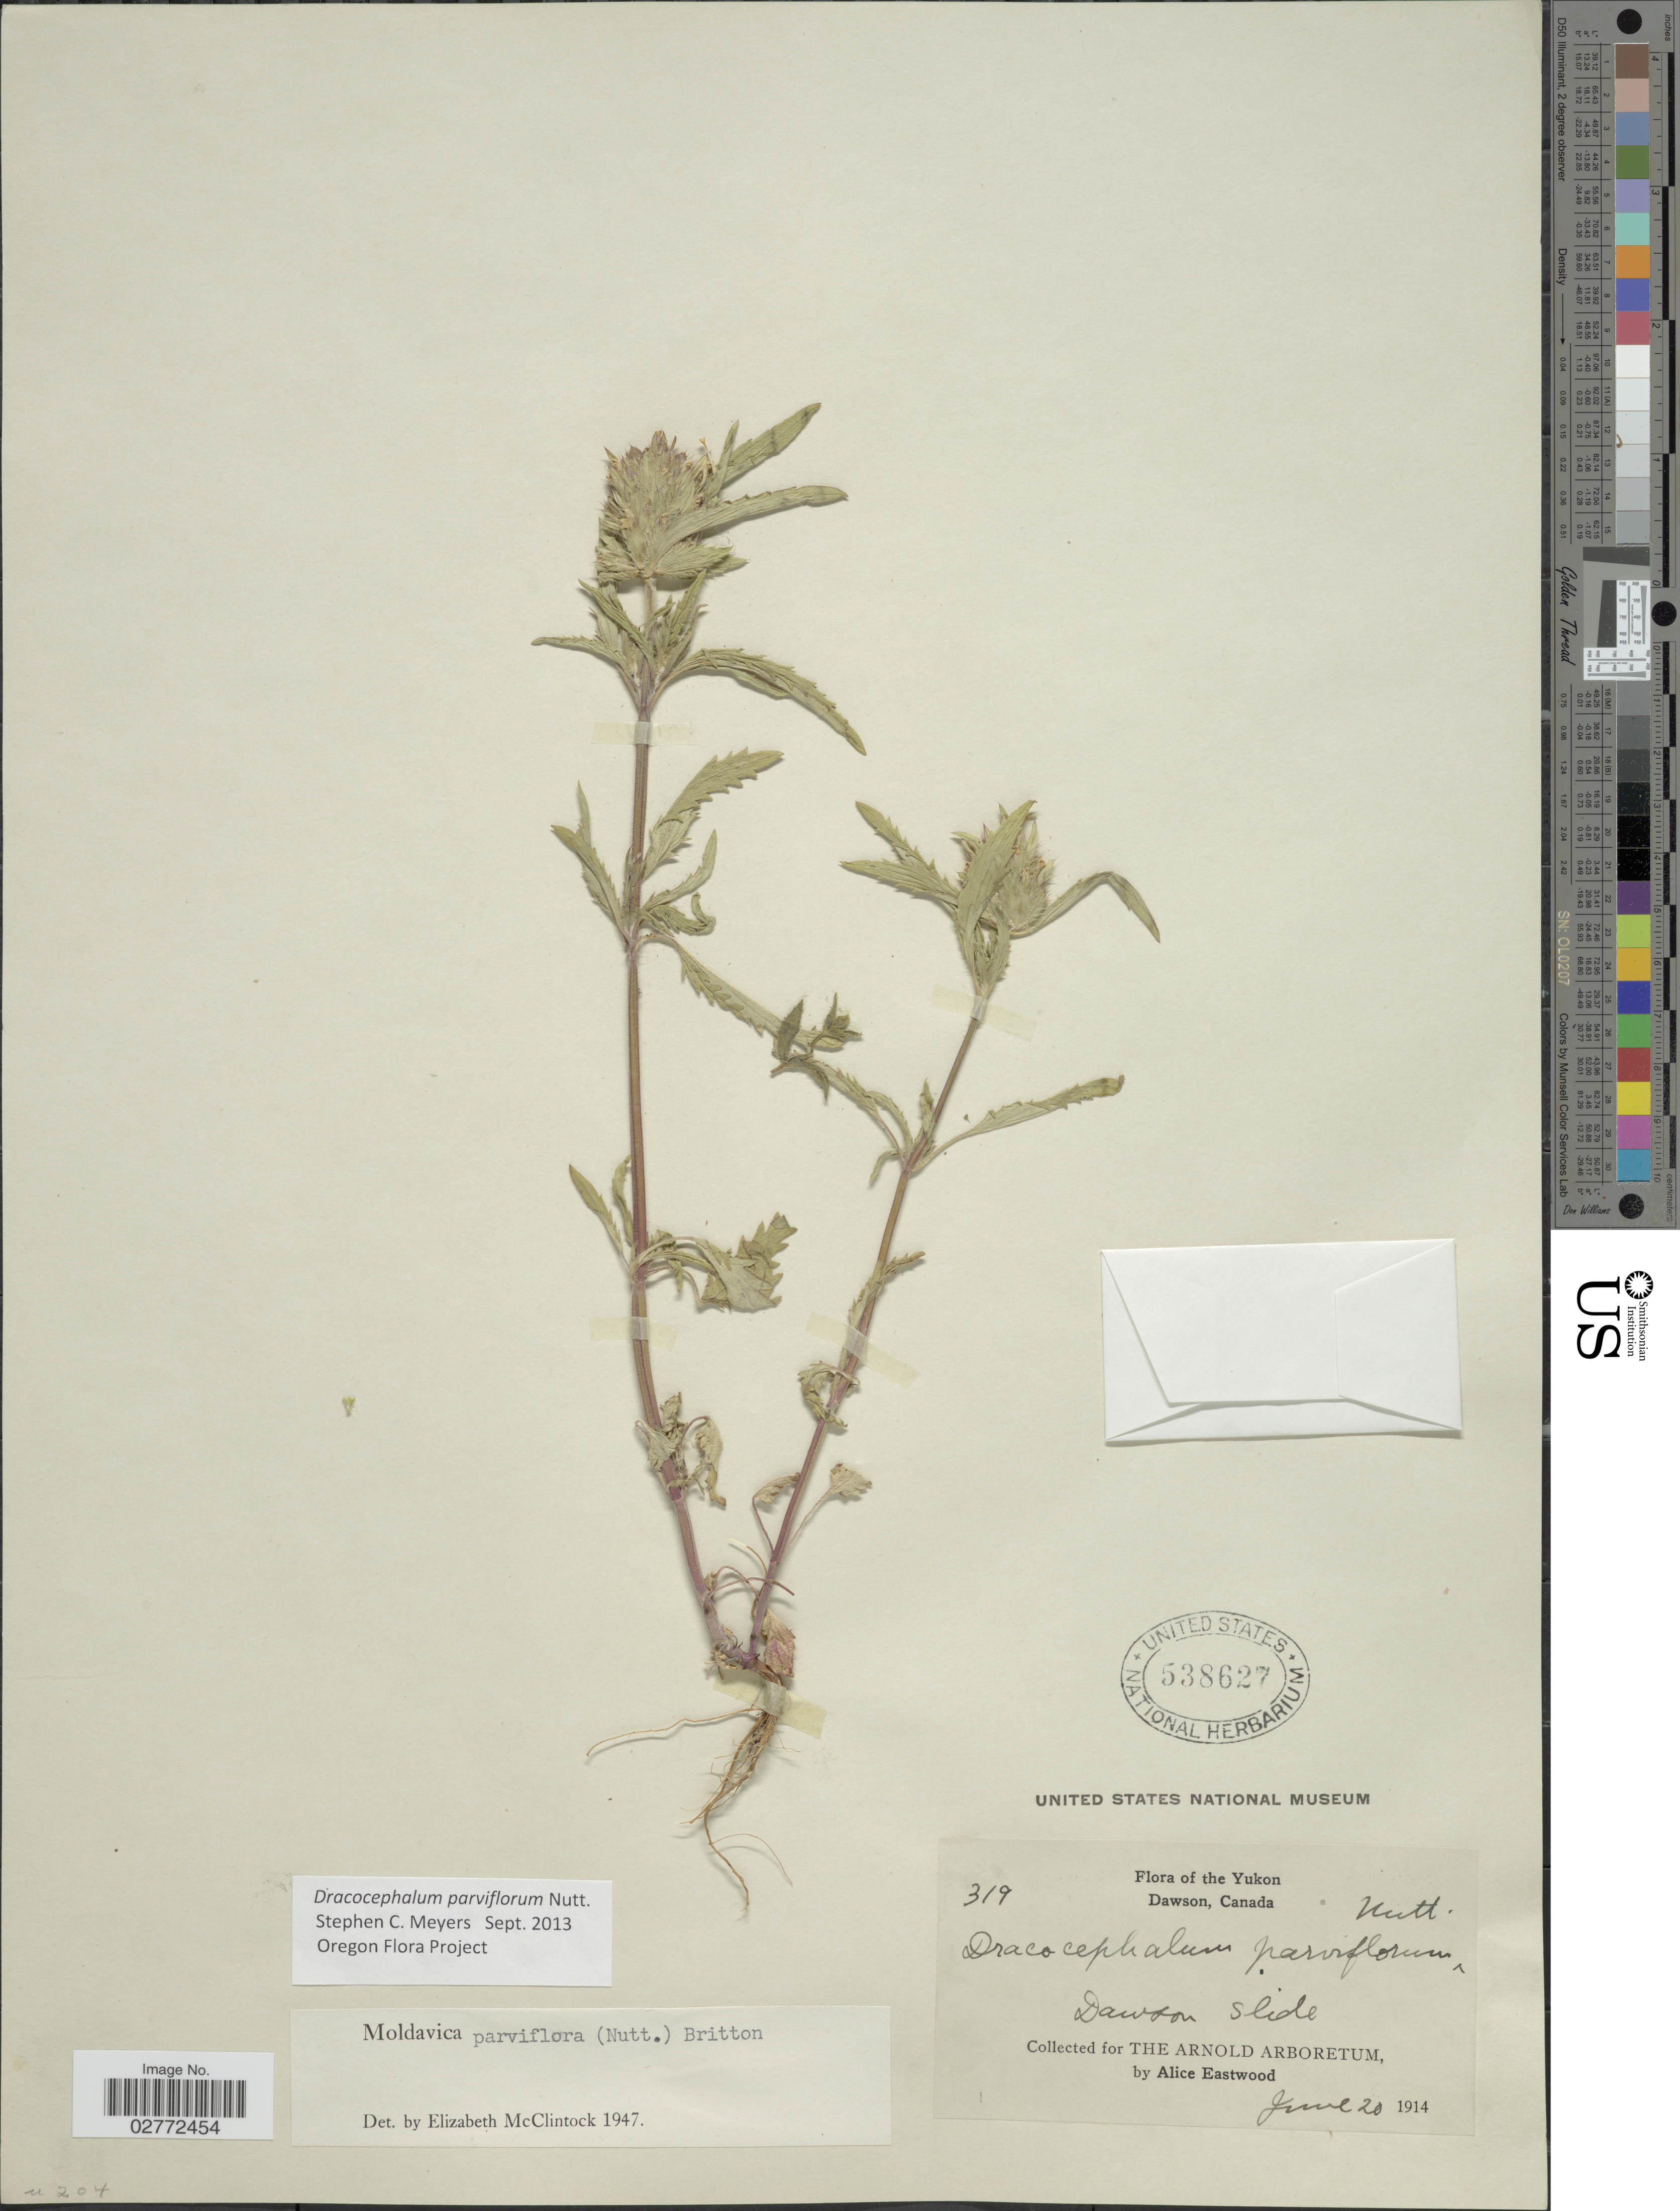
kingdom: Plantae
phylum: Tracheophyta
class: Magnoliopsida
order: Lamiales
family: Lamiaceae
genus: Dracocephalum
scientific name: Dracocephalum parviflorum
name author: Nutt.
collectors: A. Eastwood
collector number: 319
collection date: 1914-06-20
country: Canada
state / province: Yukon Territory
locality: Yukon. Dawson. Dawson slide.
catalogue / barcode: US 538627